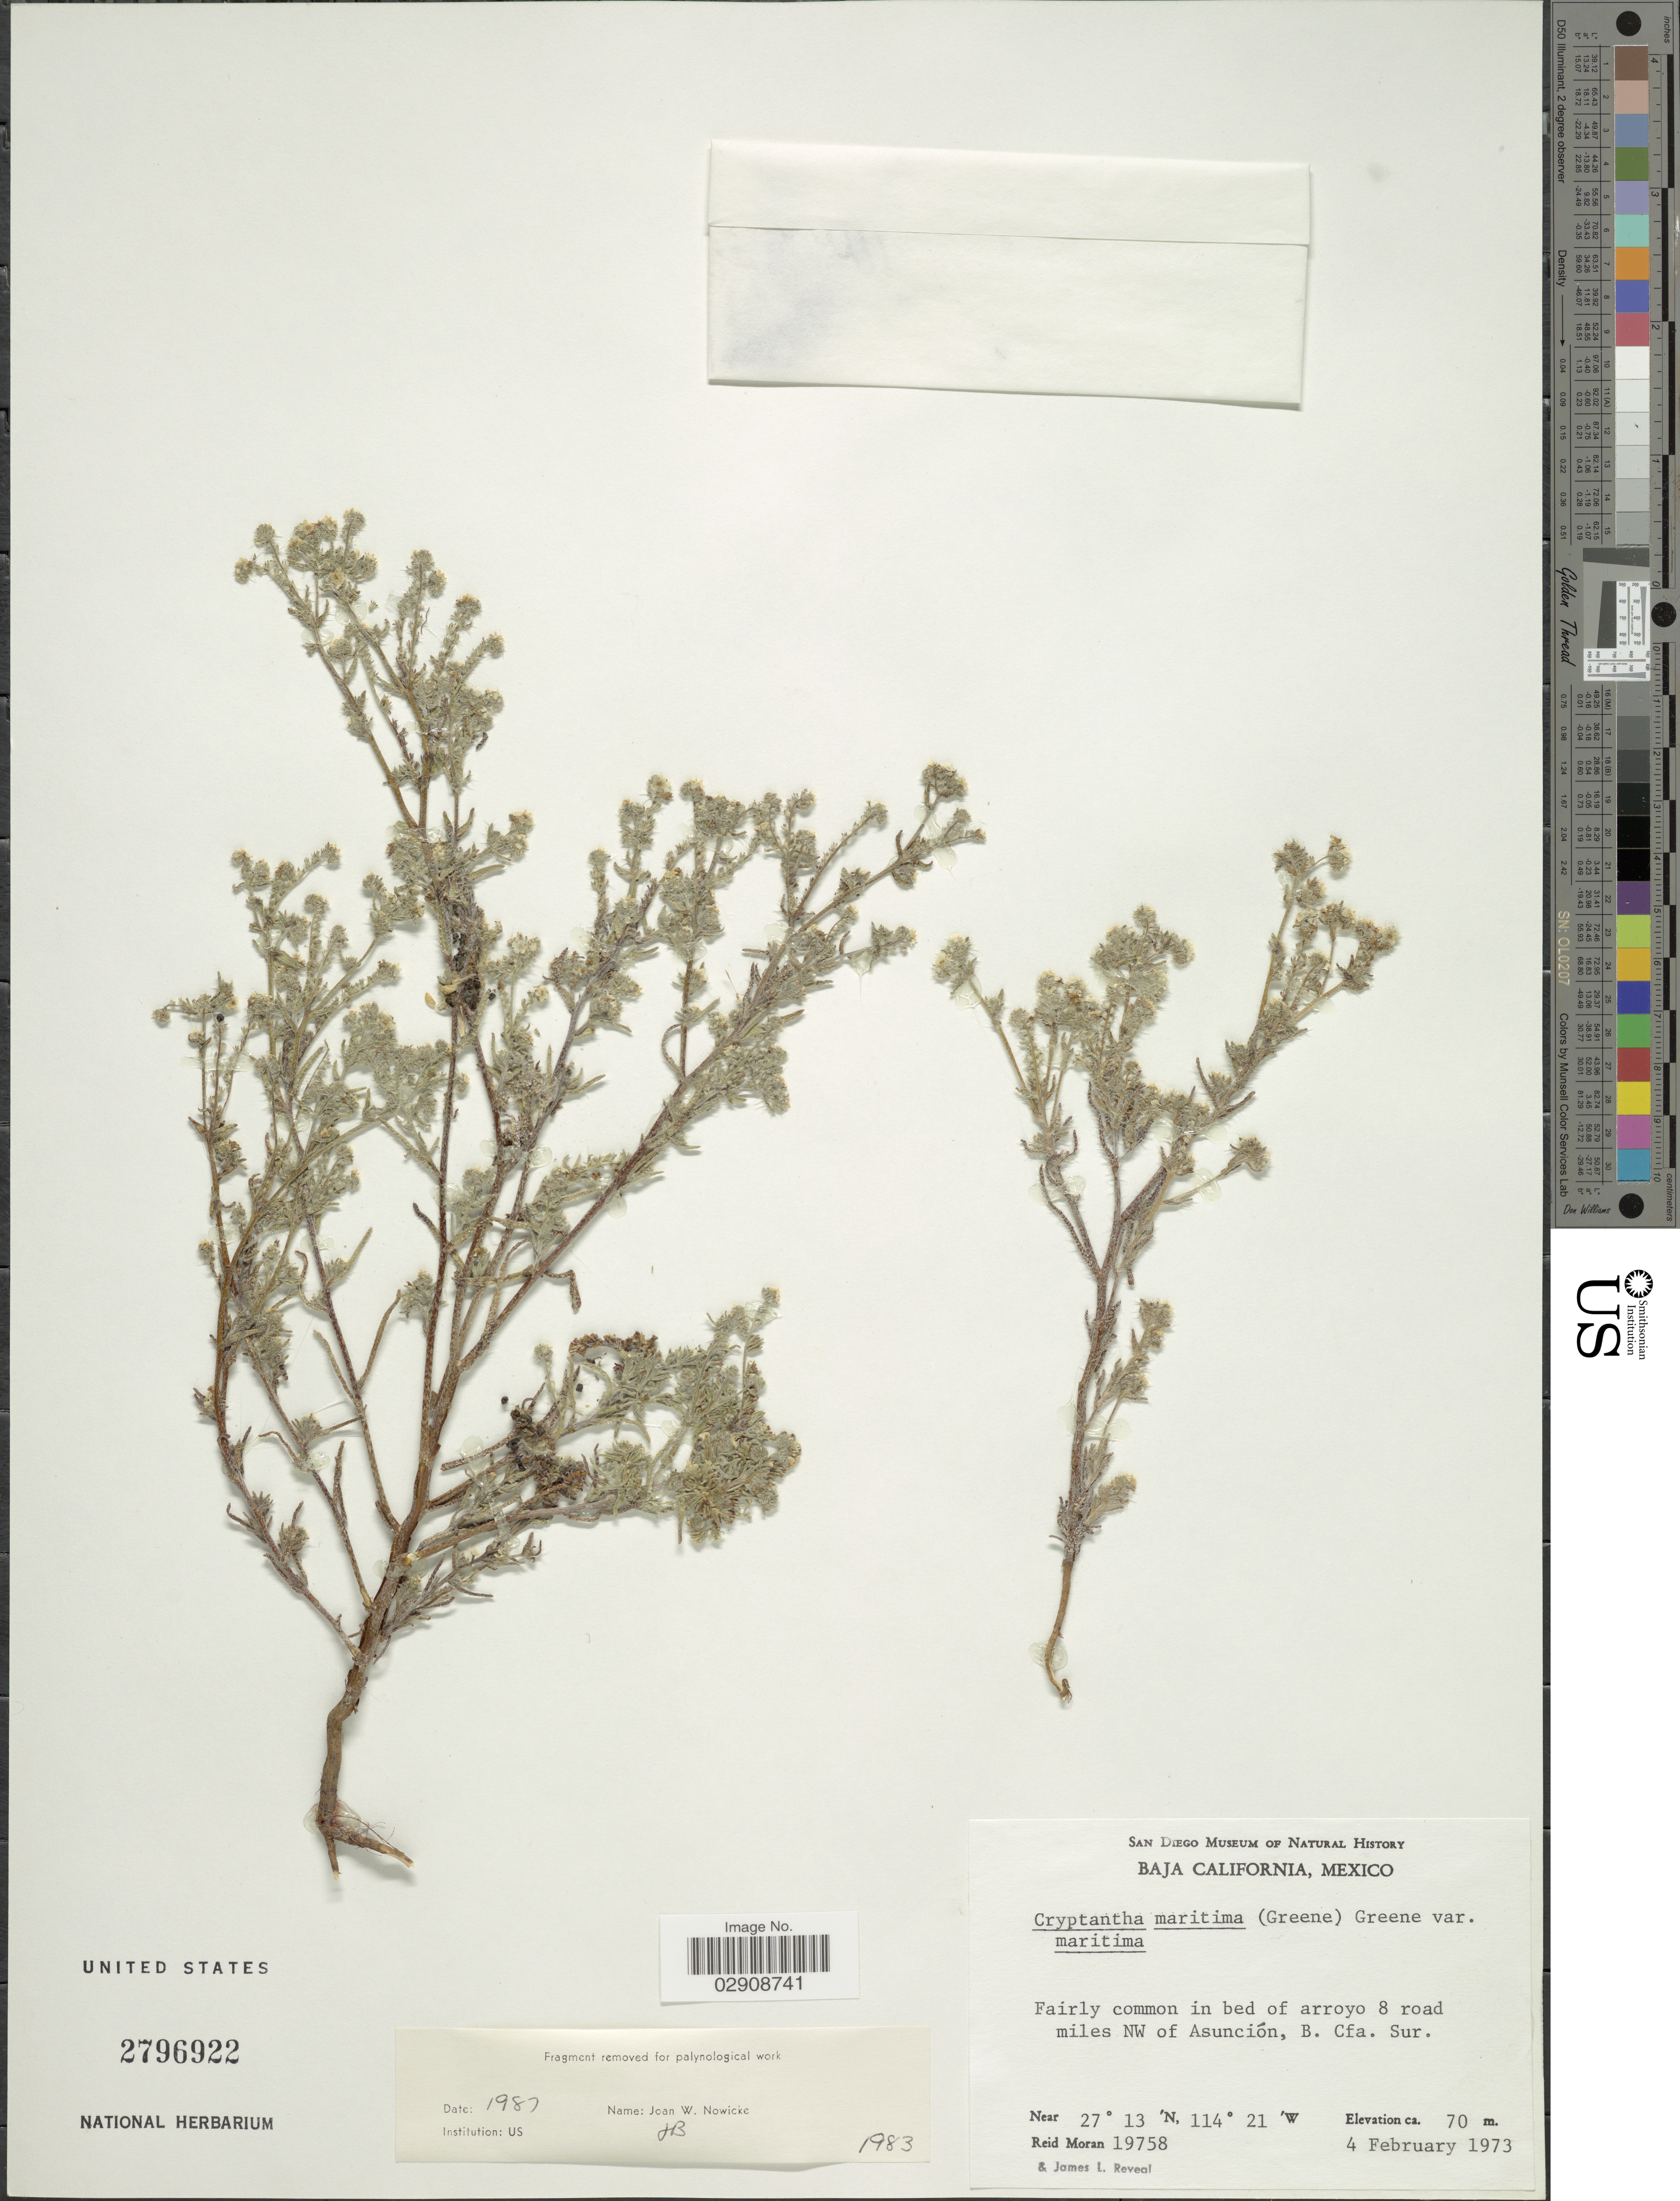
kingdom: Plantae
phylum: Tracheophyta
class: Magnoliopsida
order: Boraginales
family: Boraginaceae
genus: Cryptantha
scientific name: Cryptantha maritima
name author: (Greene) Greene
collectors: R. V. Moran & J. L. Reveal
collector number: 19758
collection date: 1973-02-04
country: Mexico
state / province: Baja California Sur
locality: Fairly common in bed of arroyo 8 road miles NW of Asunción, B. Cfa. Sur.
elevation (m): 70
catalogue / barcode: US 2796922